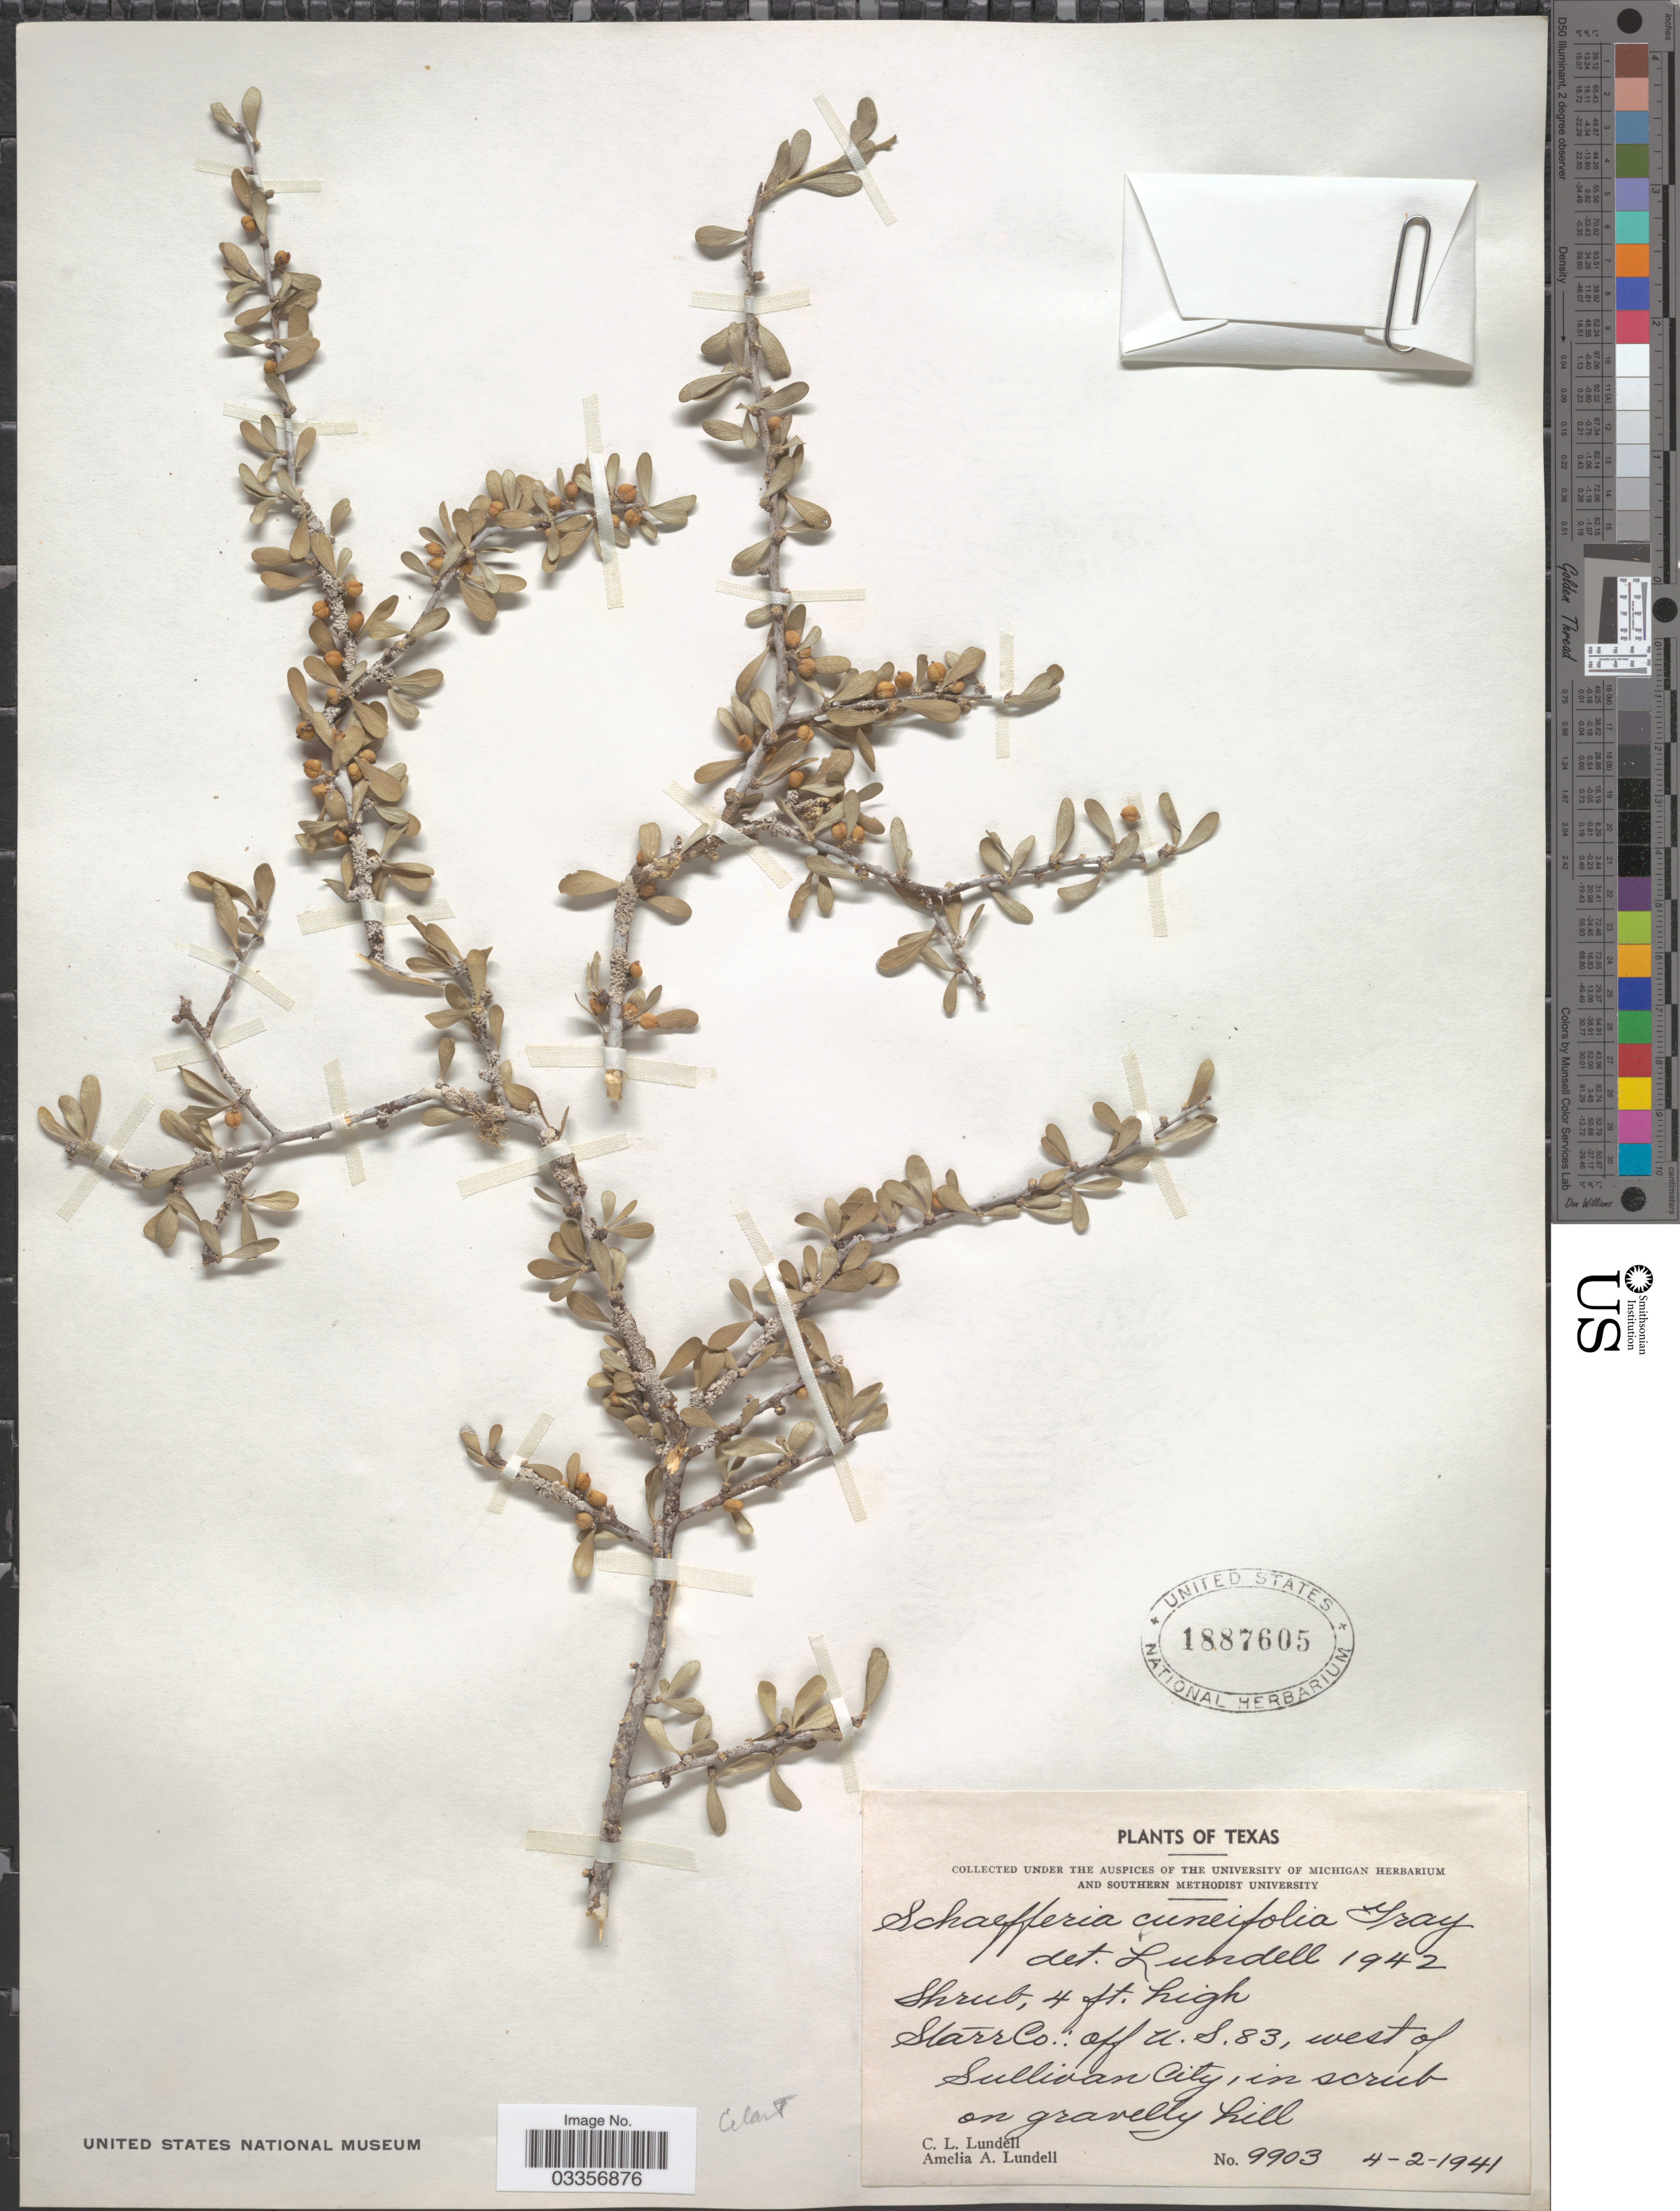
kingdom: Plantae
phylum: Tracheophyta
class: Magnoliopsida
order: Celastrales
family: Celastraceae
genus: Schaefferia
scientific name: Schaefferia cuneifolia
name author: A. Gray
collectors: C. L. Lundell & A. A. Lundell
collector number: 9903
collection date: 1941-04-02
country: United States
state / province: Texas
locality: Starr Co.: off U.S. 83, west of Sullivan City.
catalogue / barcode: US 1887605